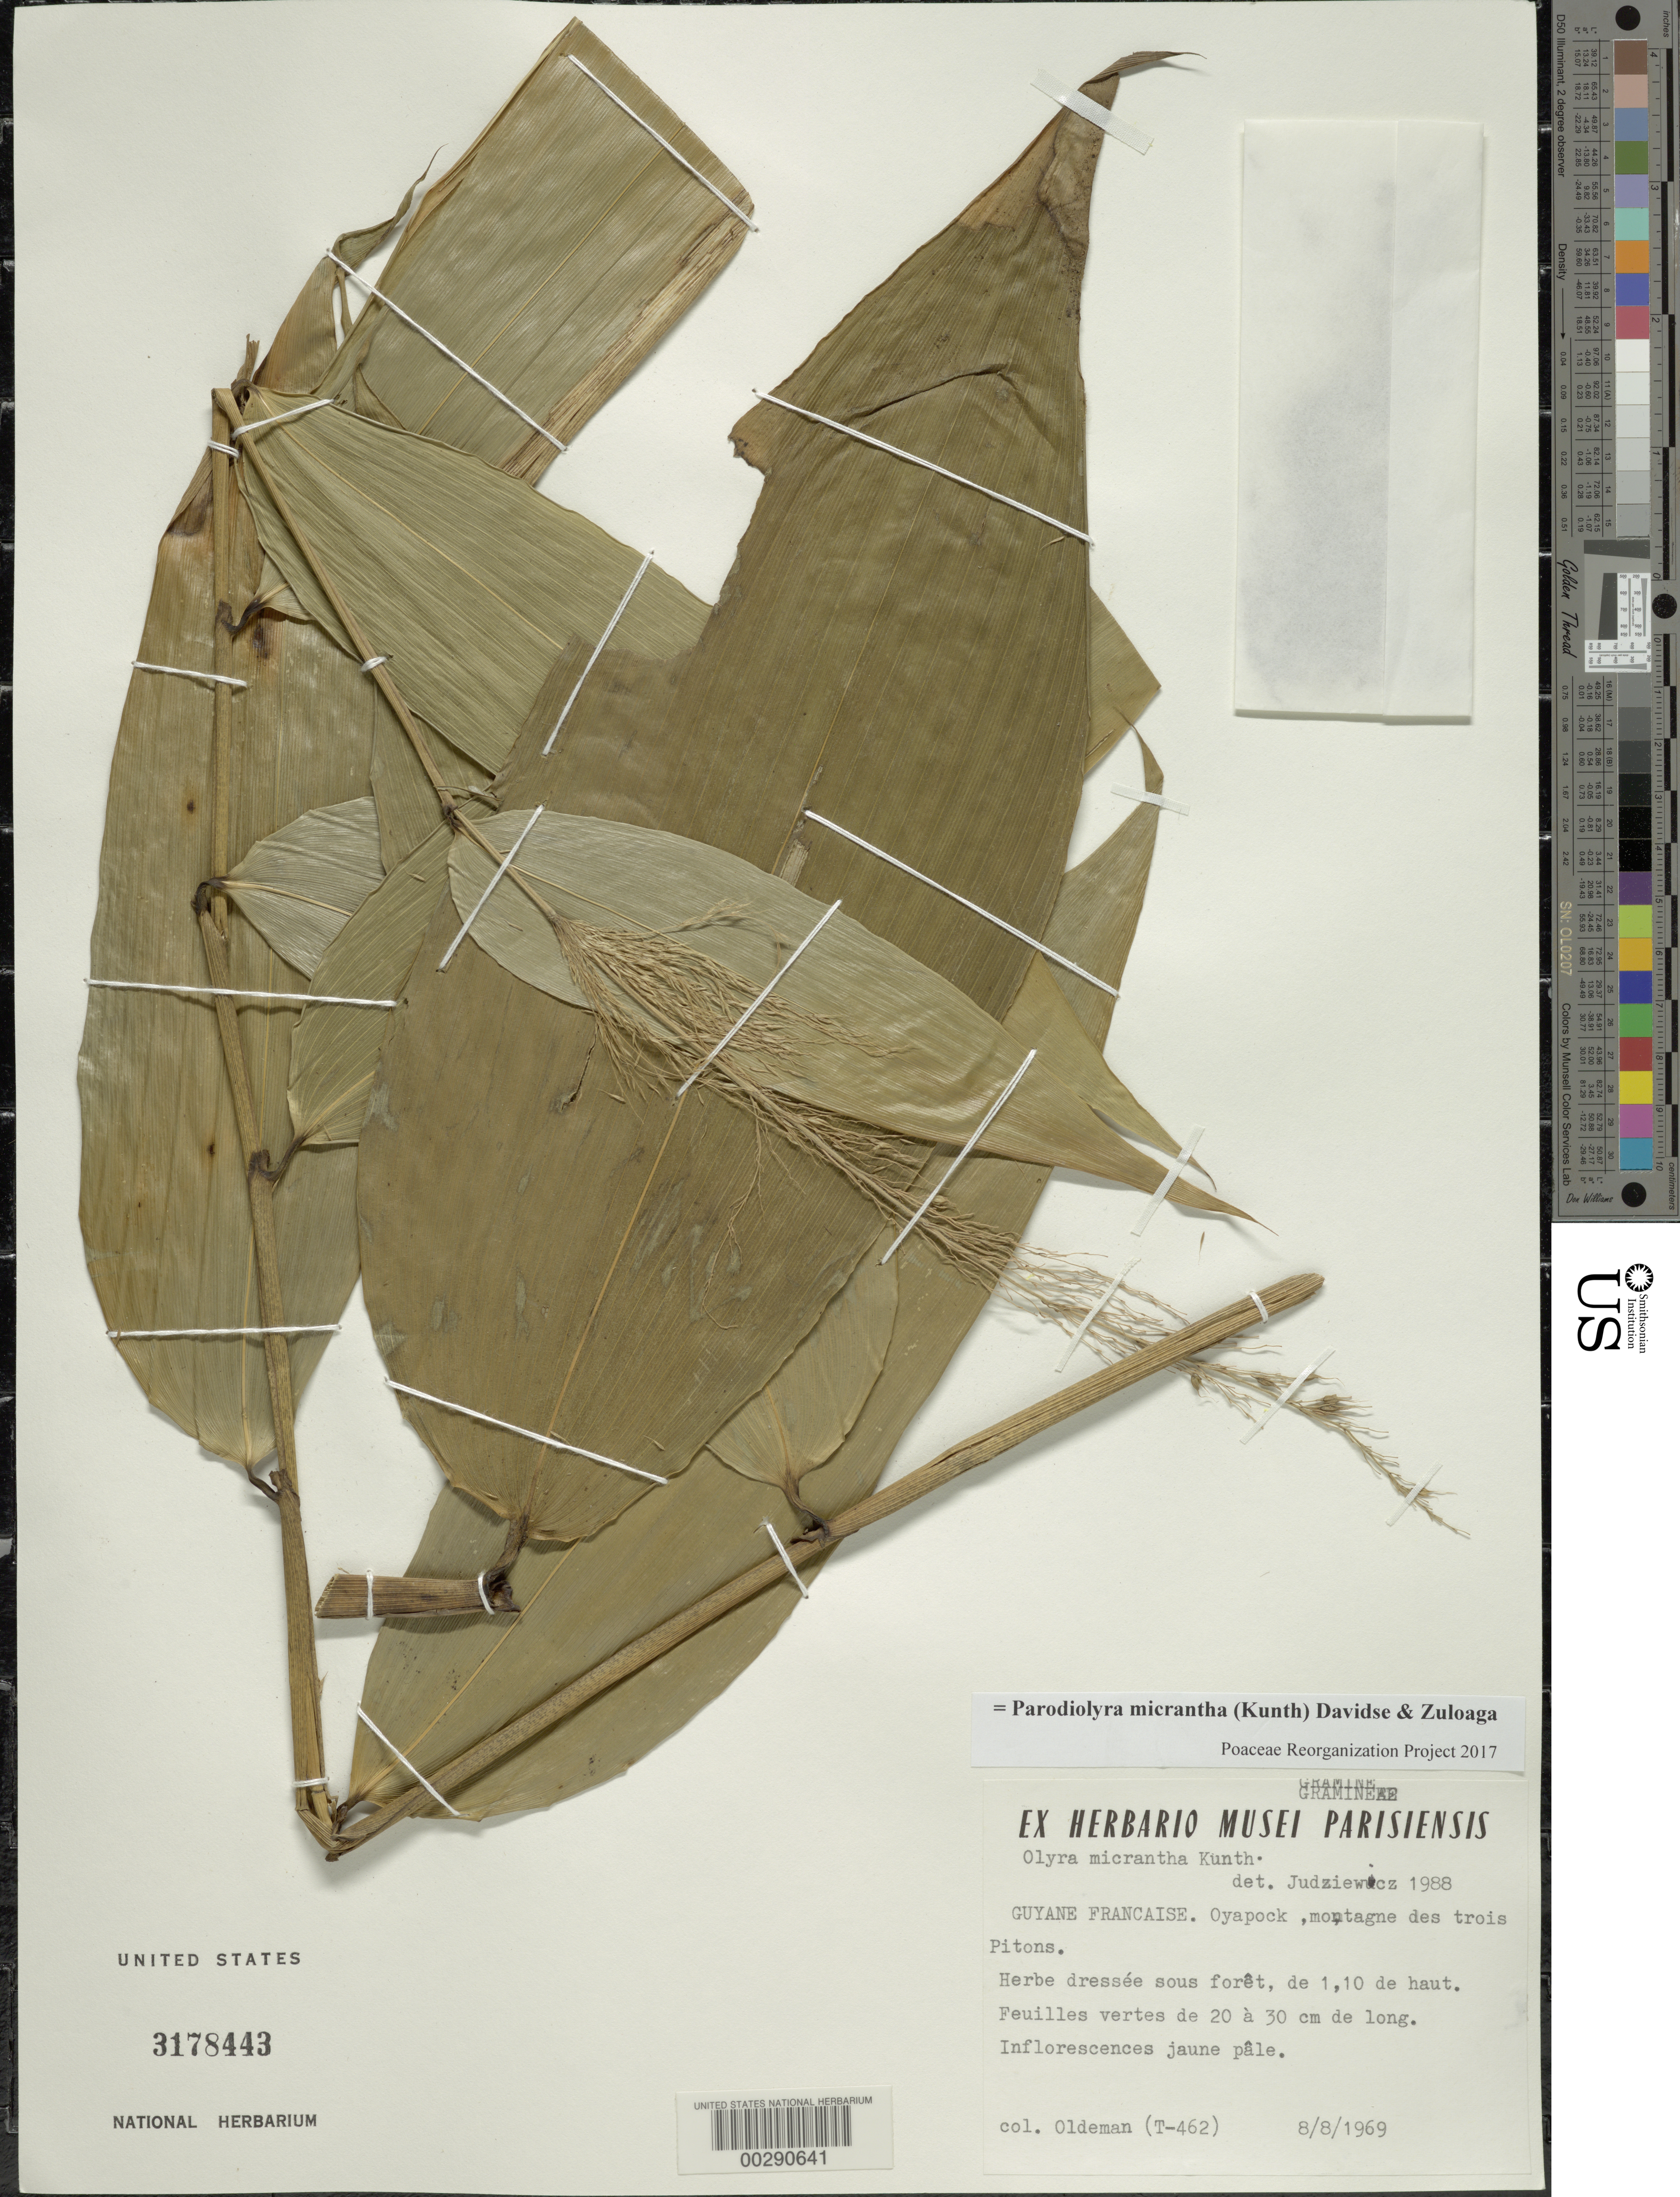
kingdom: Plantae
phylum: Tracheophyta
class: Liliopsida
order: Poales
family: Poaceae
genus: Parodiolyra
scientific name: Parodiolyra micrantha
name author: (Kunth) Davidse & Zuloaga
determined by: Poaceae Reorganization Project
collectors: R. Oldeman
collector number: T-462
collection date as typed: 08 Aug 1969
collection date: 1969-08-08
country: French Guiana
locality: Oyapock, montagne des trois pitons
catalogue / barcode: US 3178443